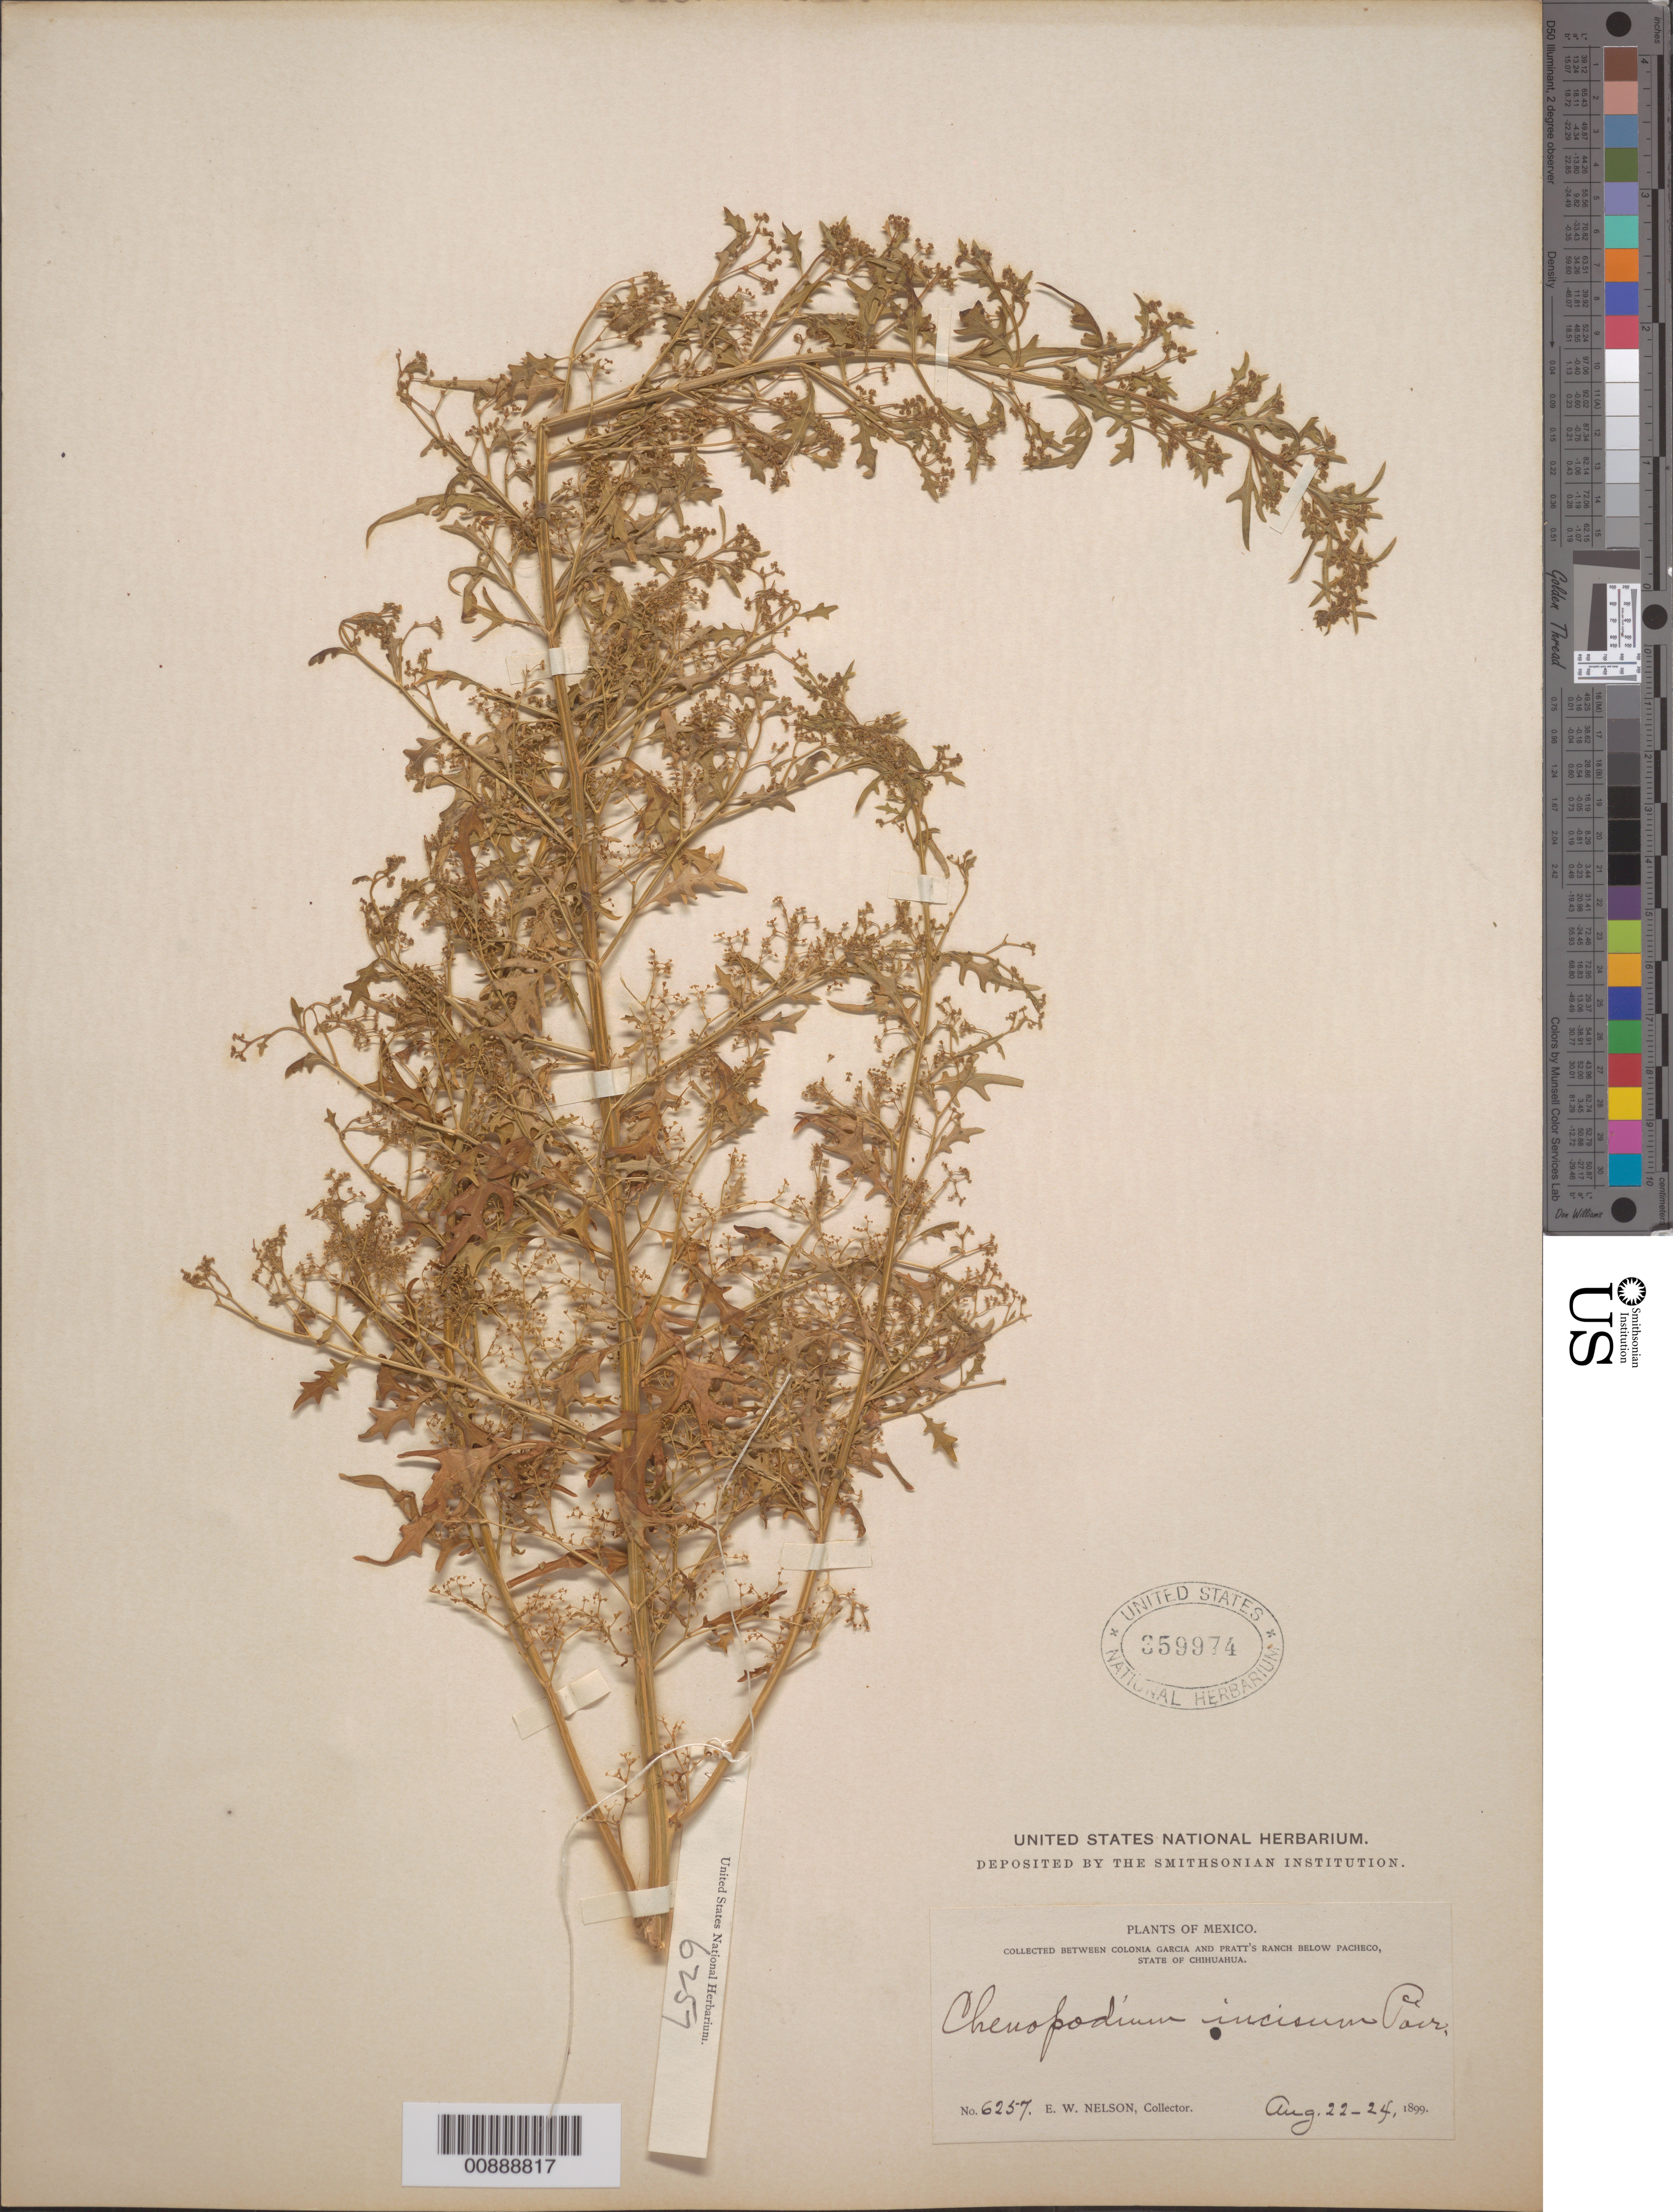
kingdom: Plantae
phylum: Tracheophyta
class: Magnoliopsida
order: Caryophyllales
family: Amaranthaceae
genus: Chenopodium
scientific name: Chenopodium incisum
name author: Poir.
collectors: E. W. Nelson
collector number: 6257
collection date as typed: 22 Aug 1899 to 24 Aug 1899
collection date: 1899-08-22/1899-08-24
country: Mexico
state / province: Chihuahua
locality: Between Colonia García and Pratt's Ranch below Pacheco, Chihuahua.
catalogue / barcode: US 359974